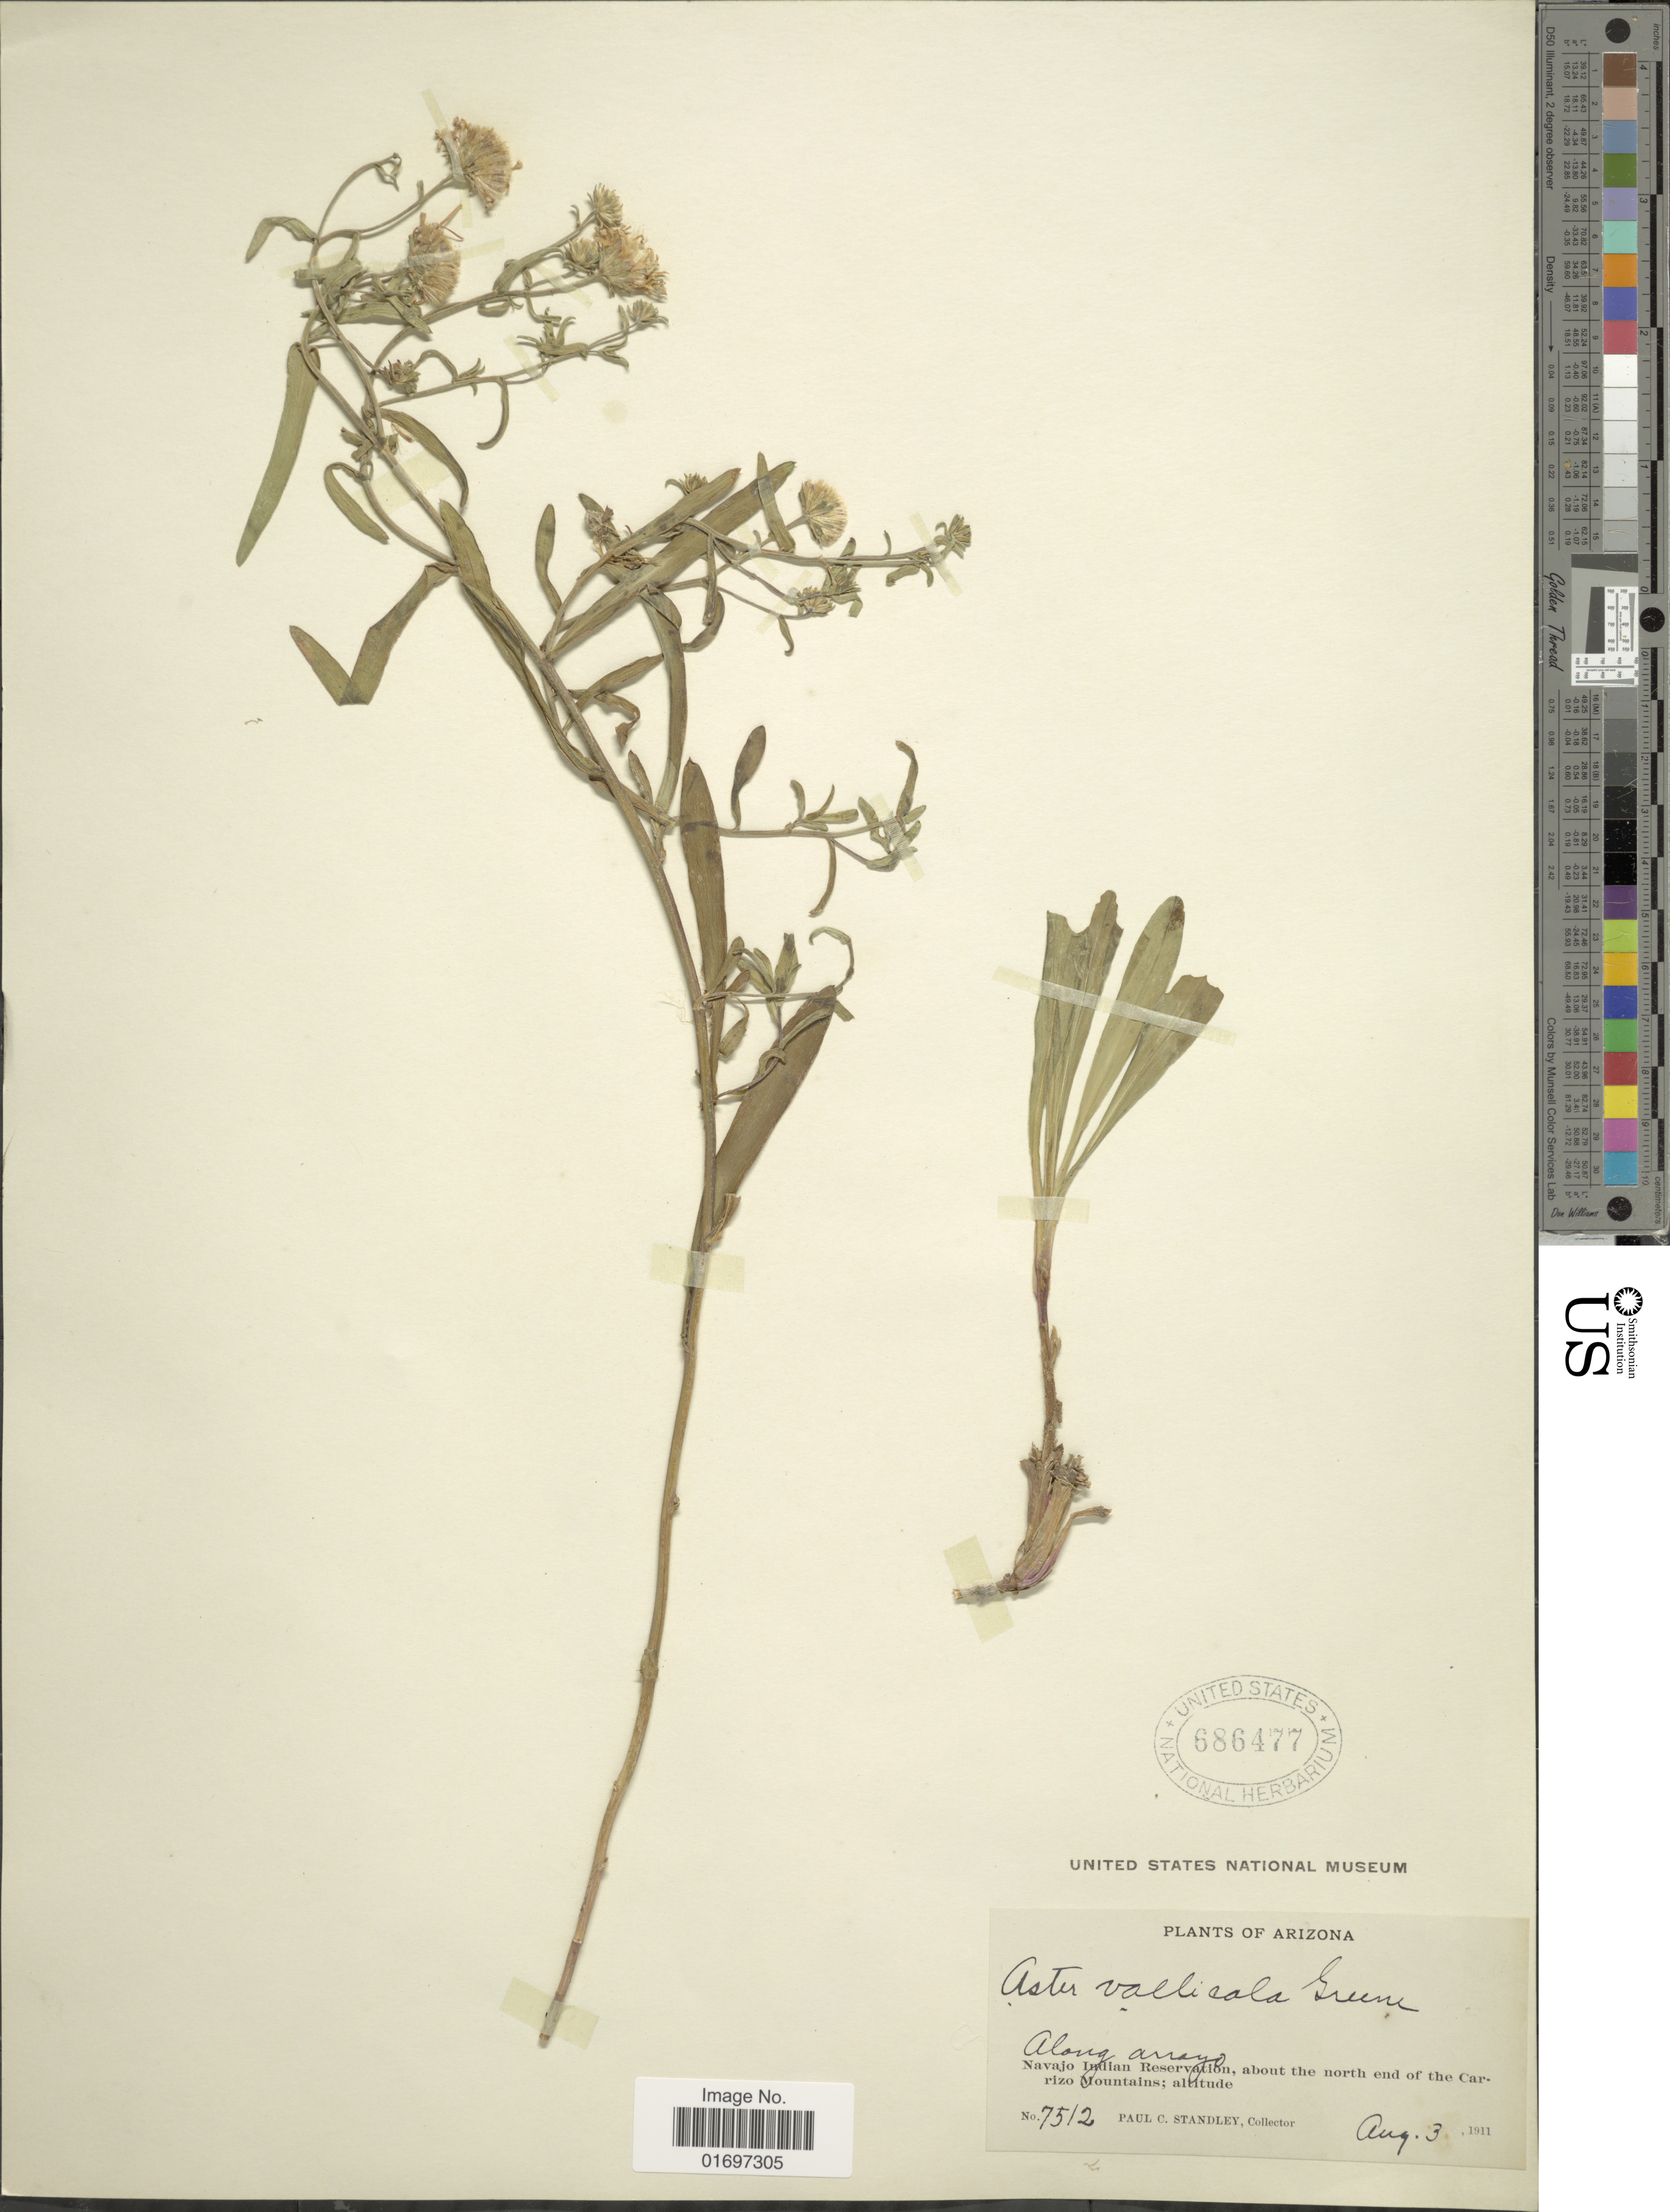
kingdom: Plantae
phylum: Tracheophyta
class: Magnoliopsida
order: Asterales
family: Asteraceae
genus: Symphyotrichum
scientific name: Symphyotrichum ascendens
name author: (Lindl.) G.L. Nesom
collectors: P. C. Standley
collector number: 7512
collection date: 1911-08-03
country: United States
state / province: Arizona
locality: Along arroyo. Navajo Indian Reservation, about the north end of the Carizo Mountains.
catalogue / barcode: US 686477